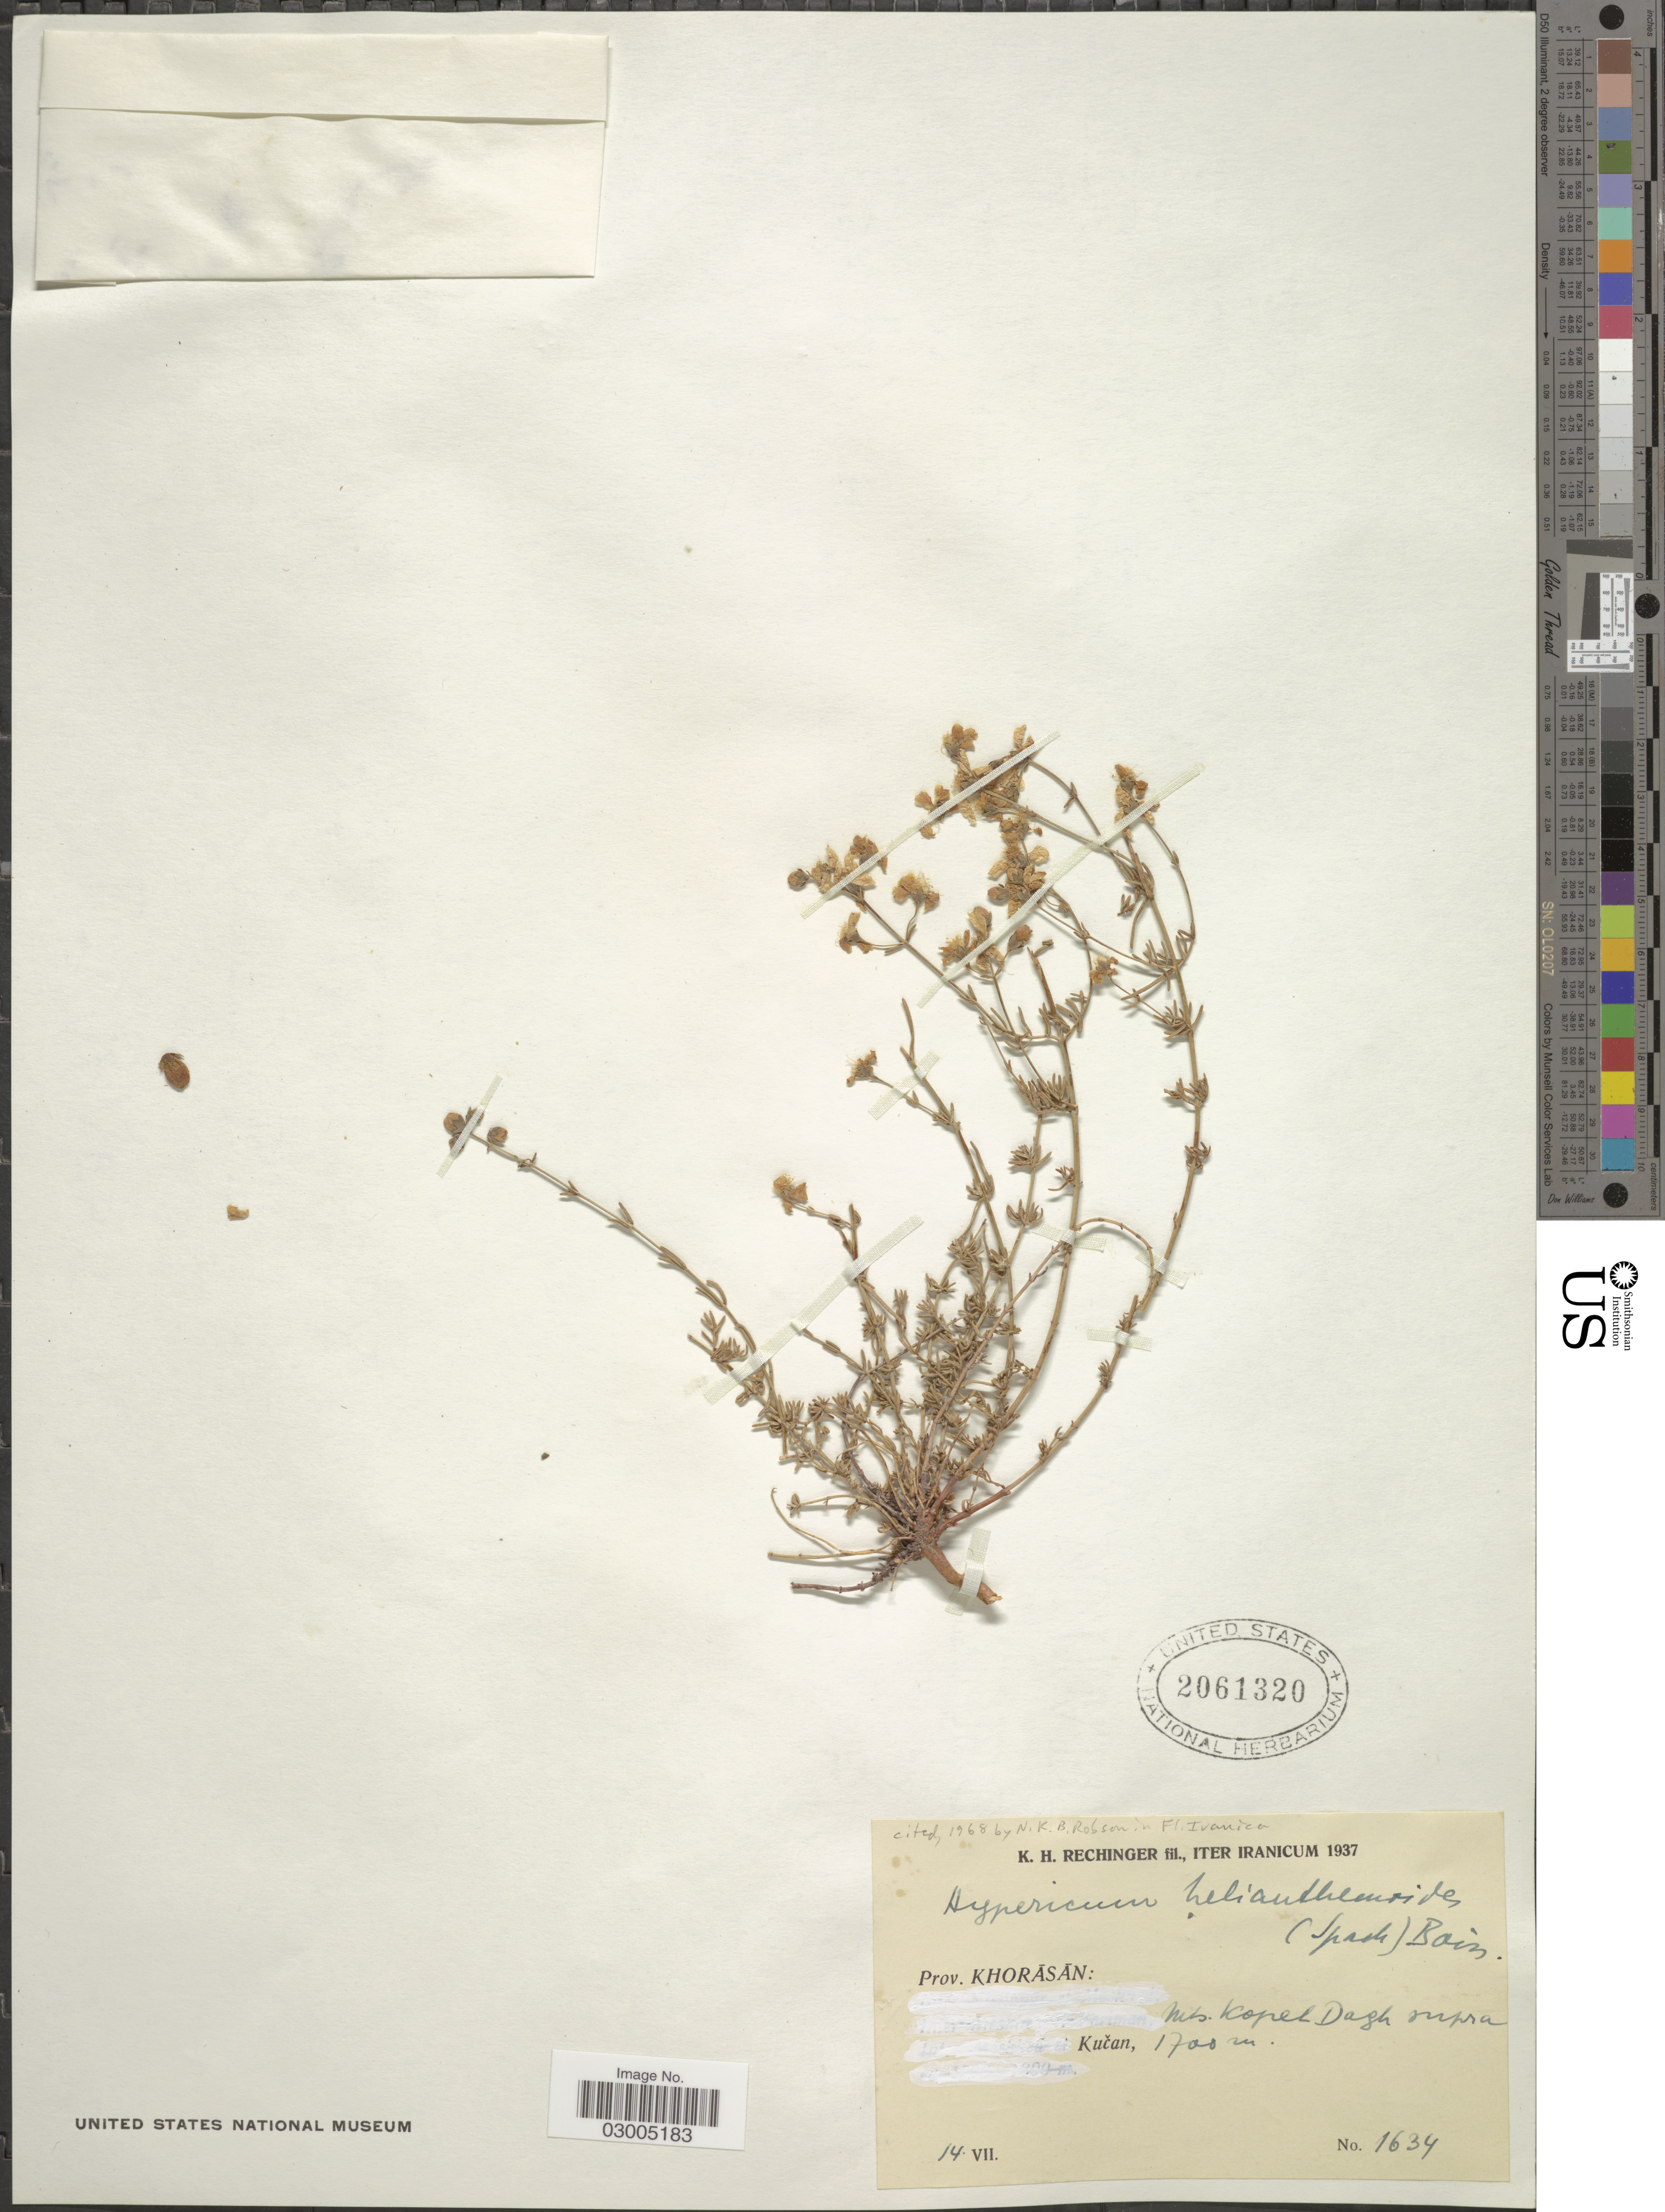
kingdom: Plantae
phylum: Tracheophyta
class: Magnoliopsida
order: Malpighiales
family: Hypericaceae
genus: Hypericum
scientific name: Hypericum helianthemoides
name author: (Spach) Boiss.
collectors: K. H. Rechinger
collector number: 1634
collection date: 1937-07-14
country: Iran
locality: Mts. Kopet Dagh supra Kucan.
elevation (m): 1700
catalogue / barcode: US 2061320